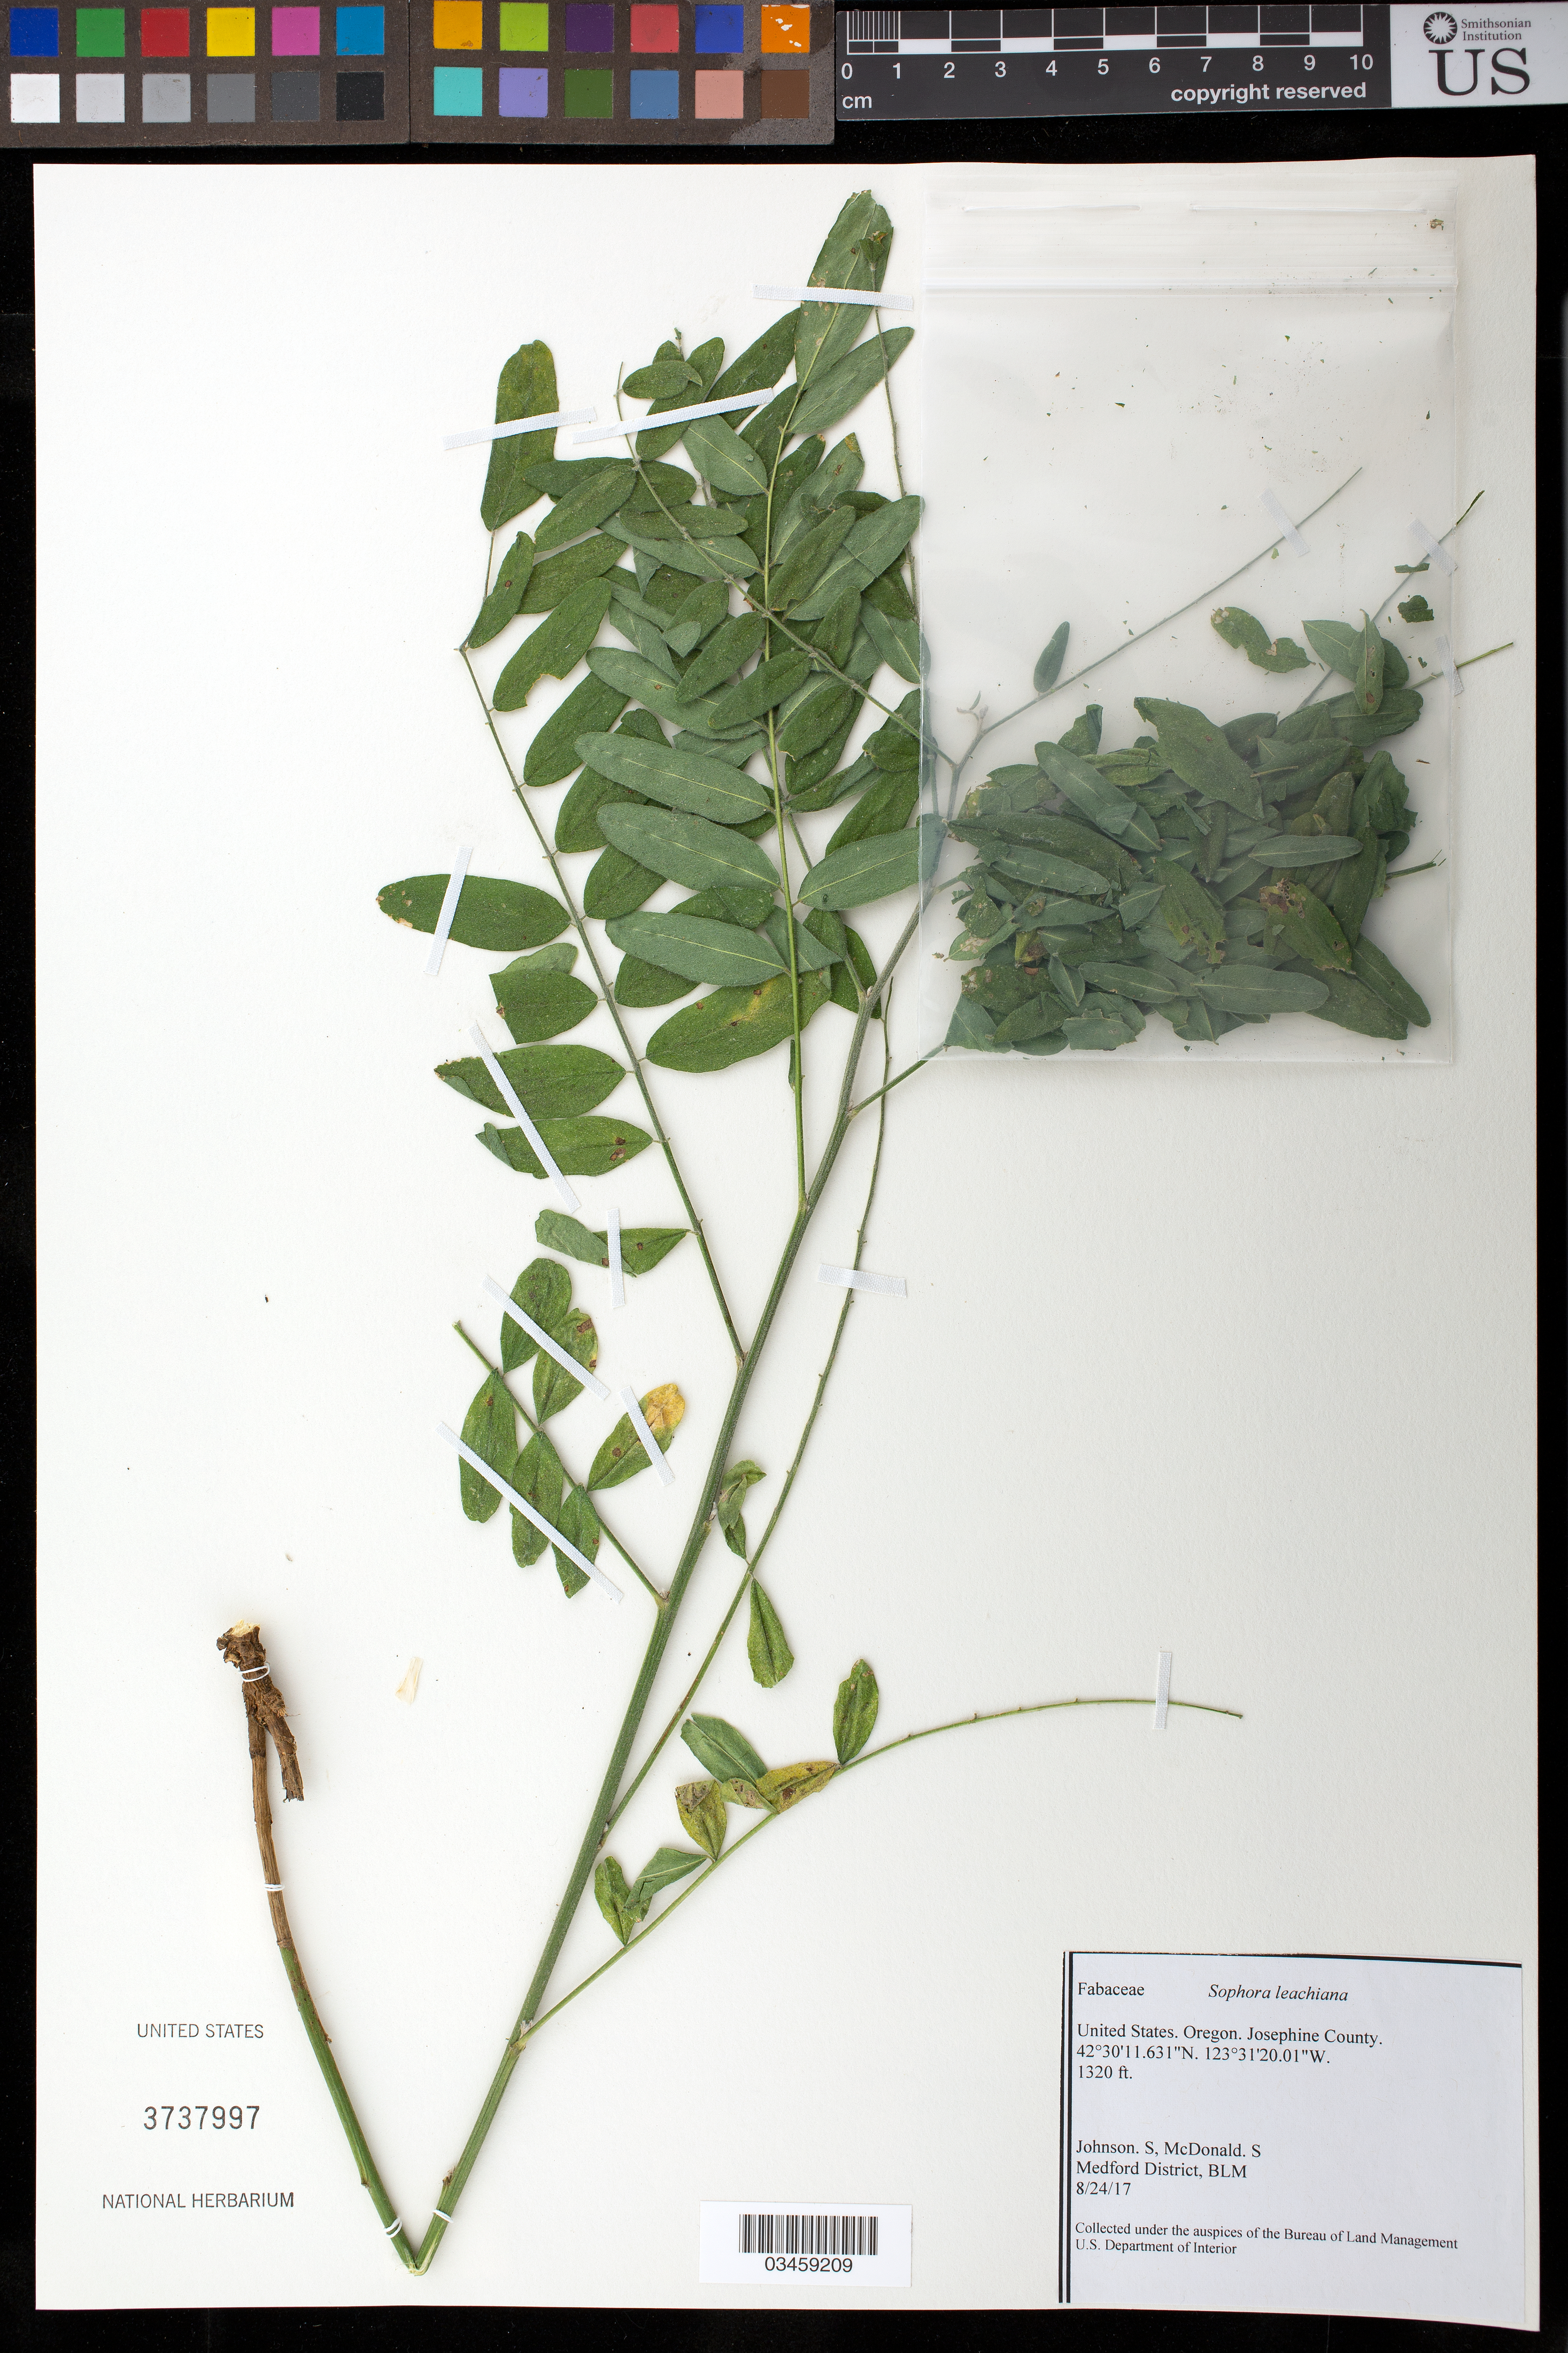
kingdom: Plantae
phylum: Tracheophyta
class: Magnoliopsida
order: Fabales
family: Fabaceae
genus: Sophora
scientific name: Sophora leachiana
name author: M. Peck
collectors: S. Johnson & S. McDonald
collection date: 2017-08-24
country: United States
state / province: Oregon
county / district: Josephine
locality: Medford District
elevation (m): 402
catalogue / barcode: US 3737997